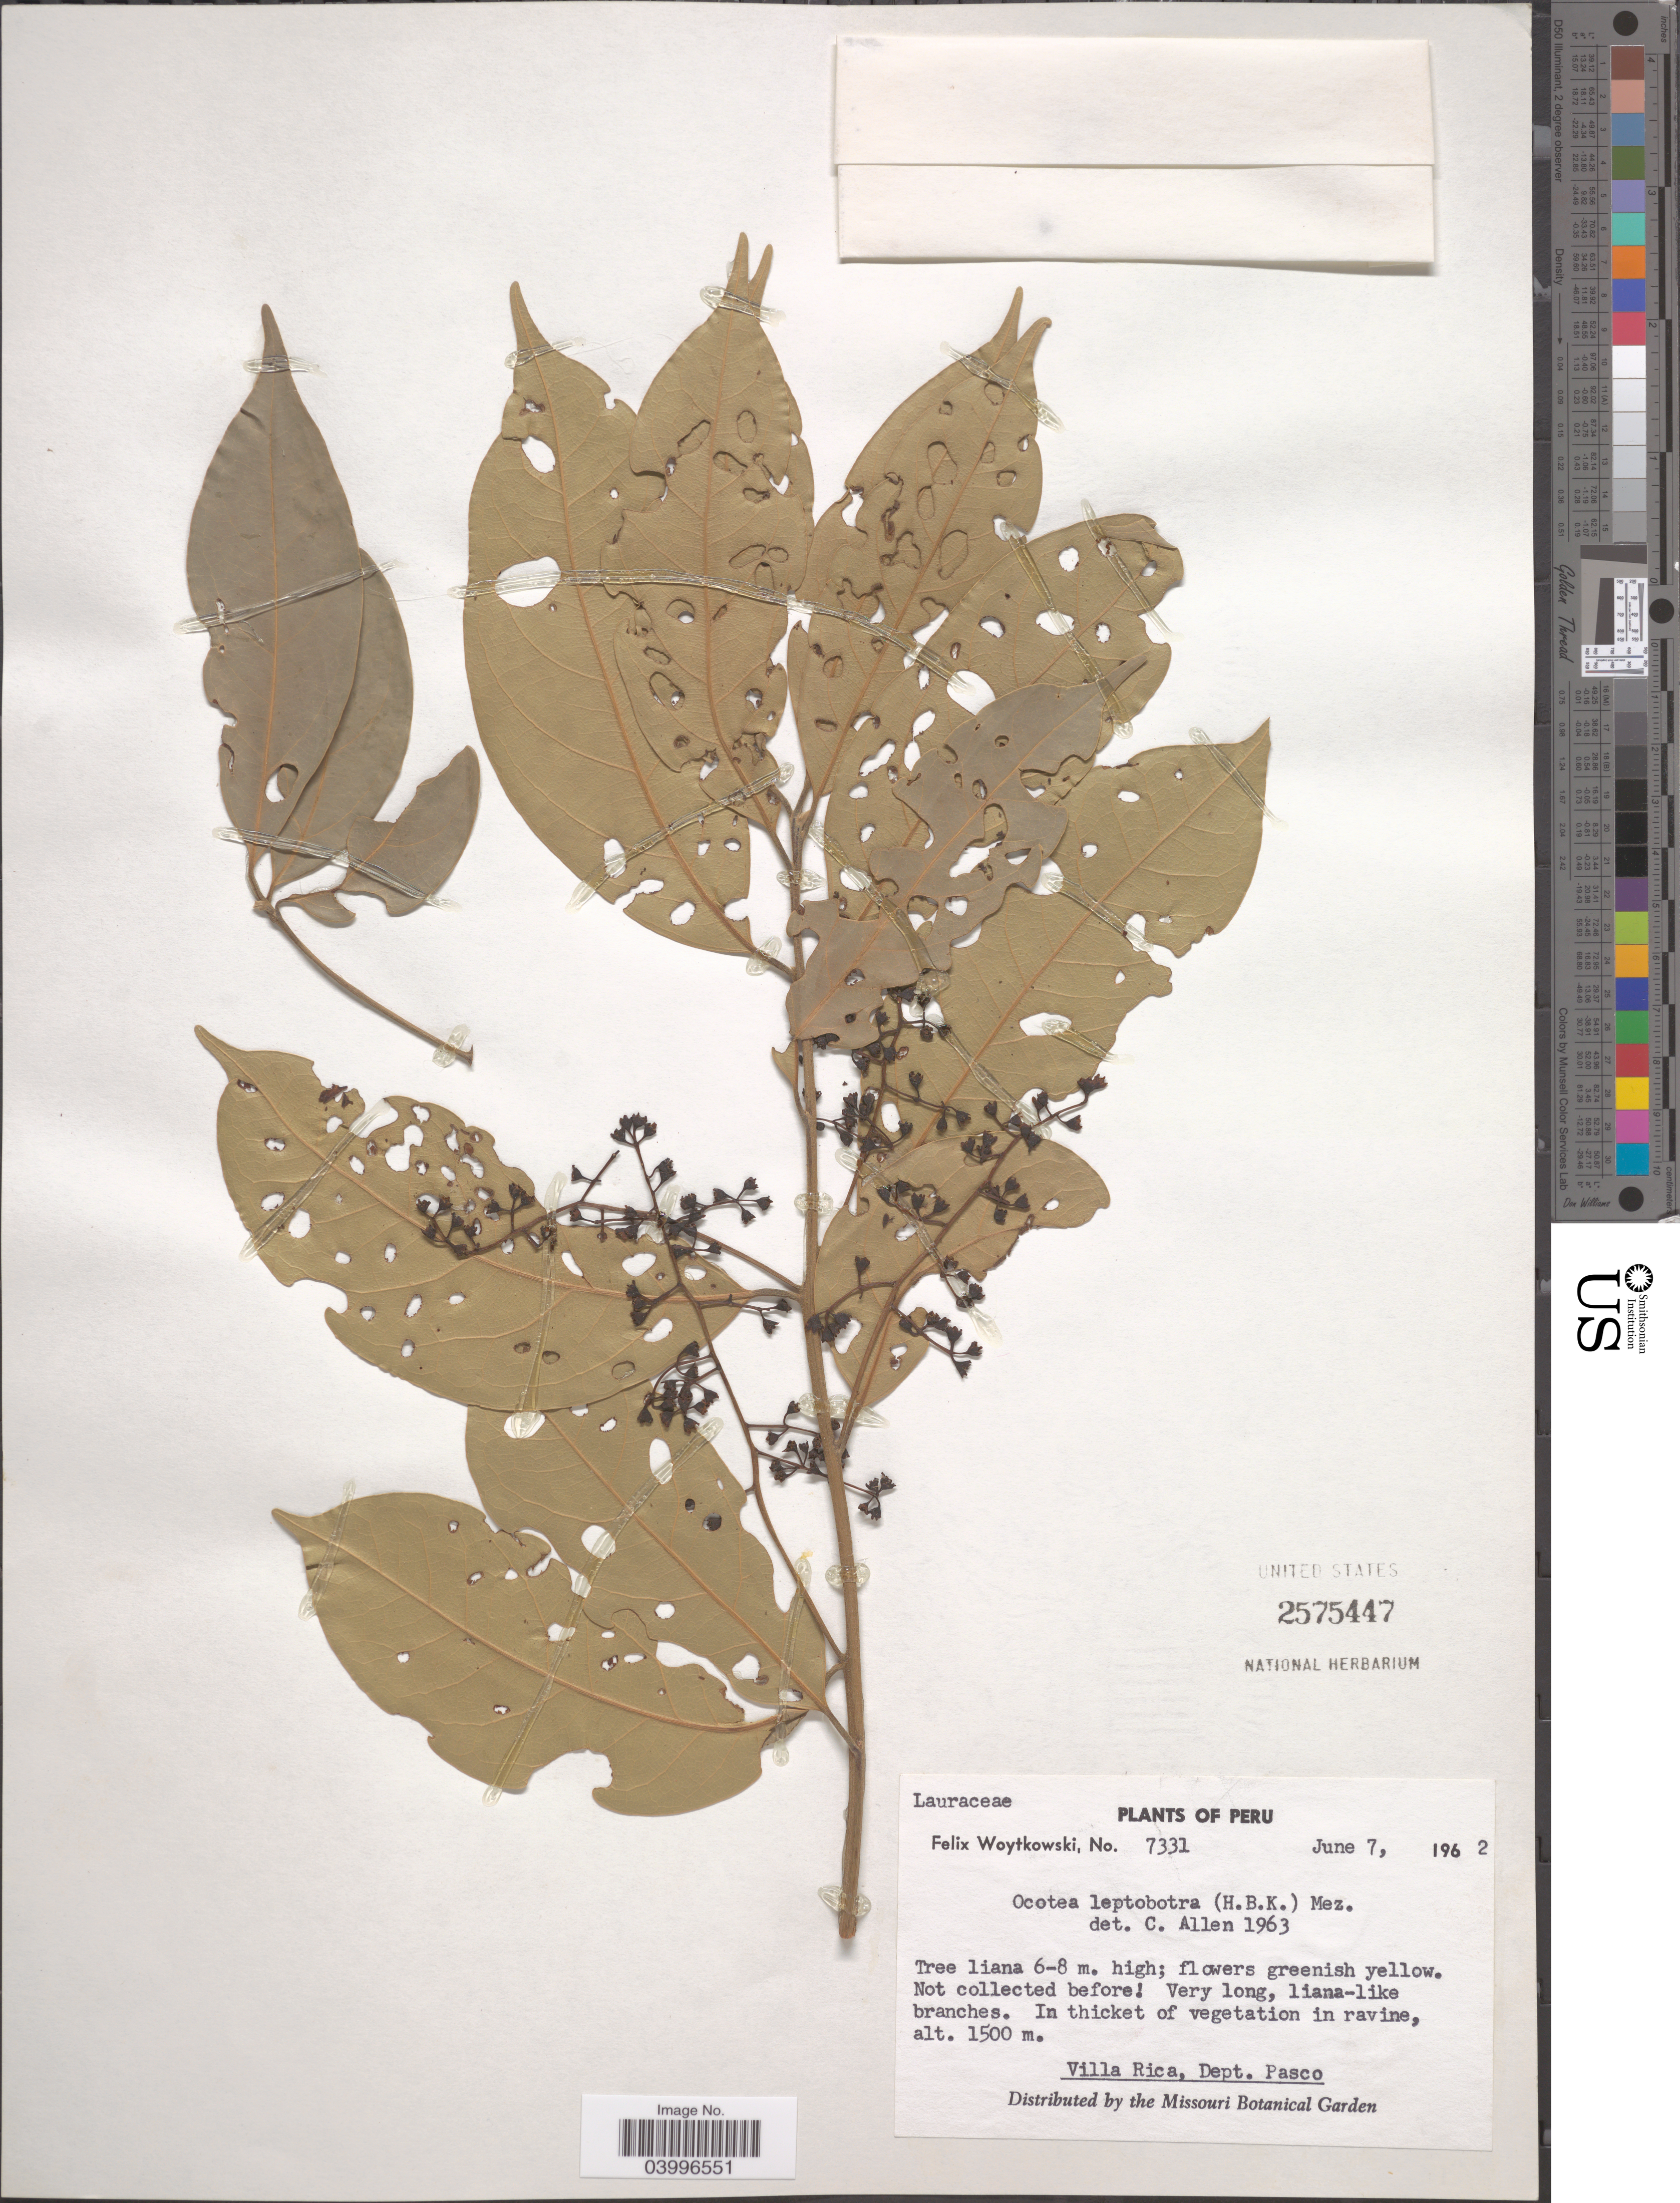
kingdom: Plantae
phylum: Tracheophyta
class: Magnoliopsida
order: Laurales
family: Lauraceae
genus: Ocotea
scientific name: Ocotea leptobotra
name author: (Ruiz et al.) Mez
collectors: F. Woytkowski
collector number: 7331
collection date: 1962-06-07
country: Peru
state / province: Pasco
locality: Villa Rica, Dept. Pasco.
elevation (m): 1500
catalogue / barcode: US 2575447